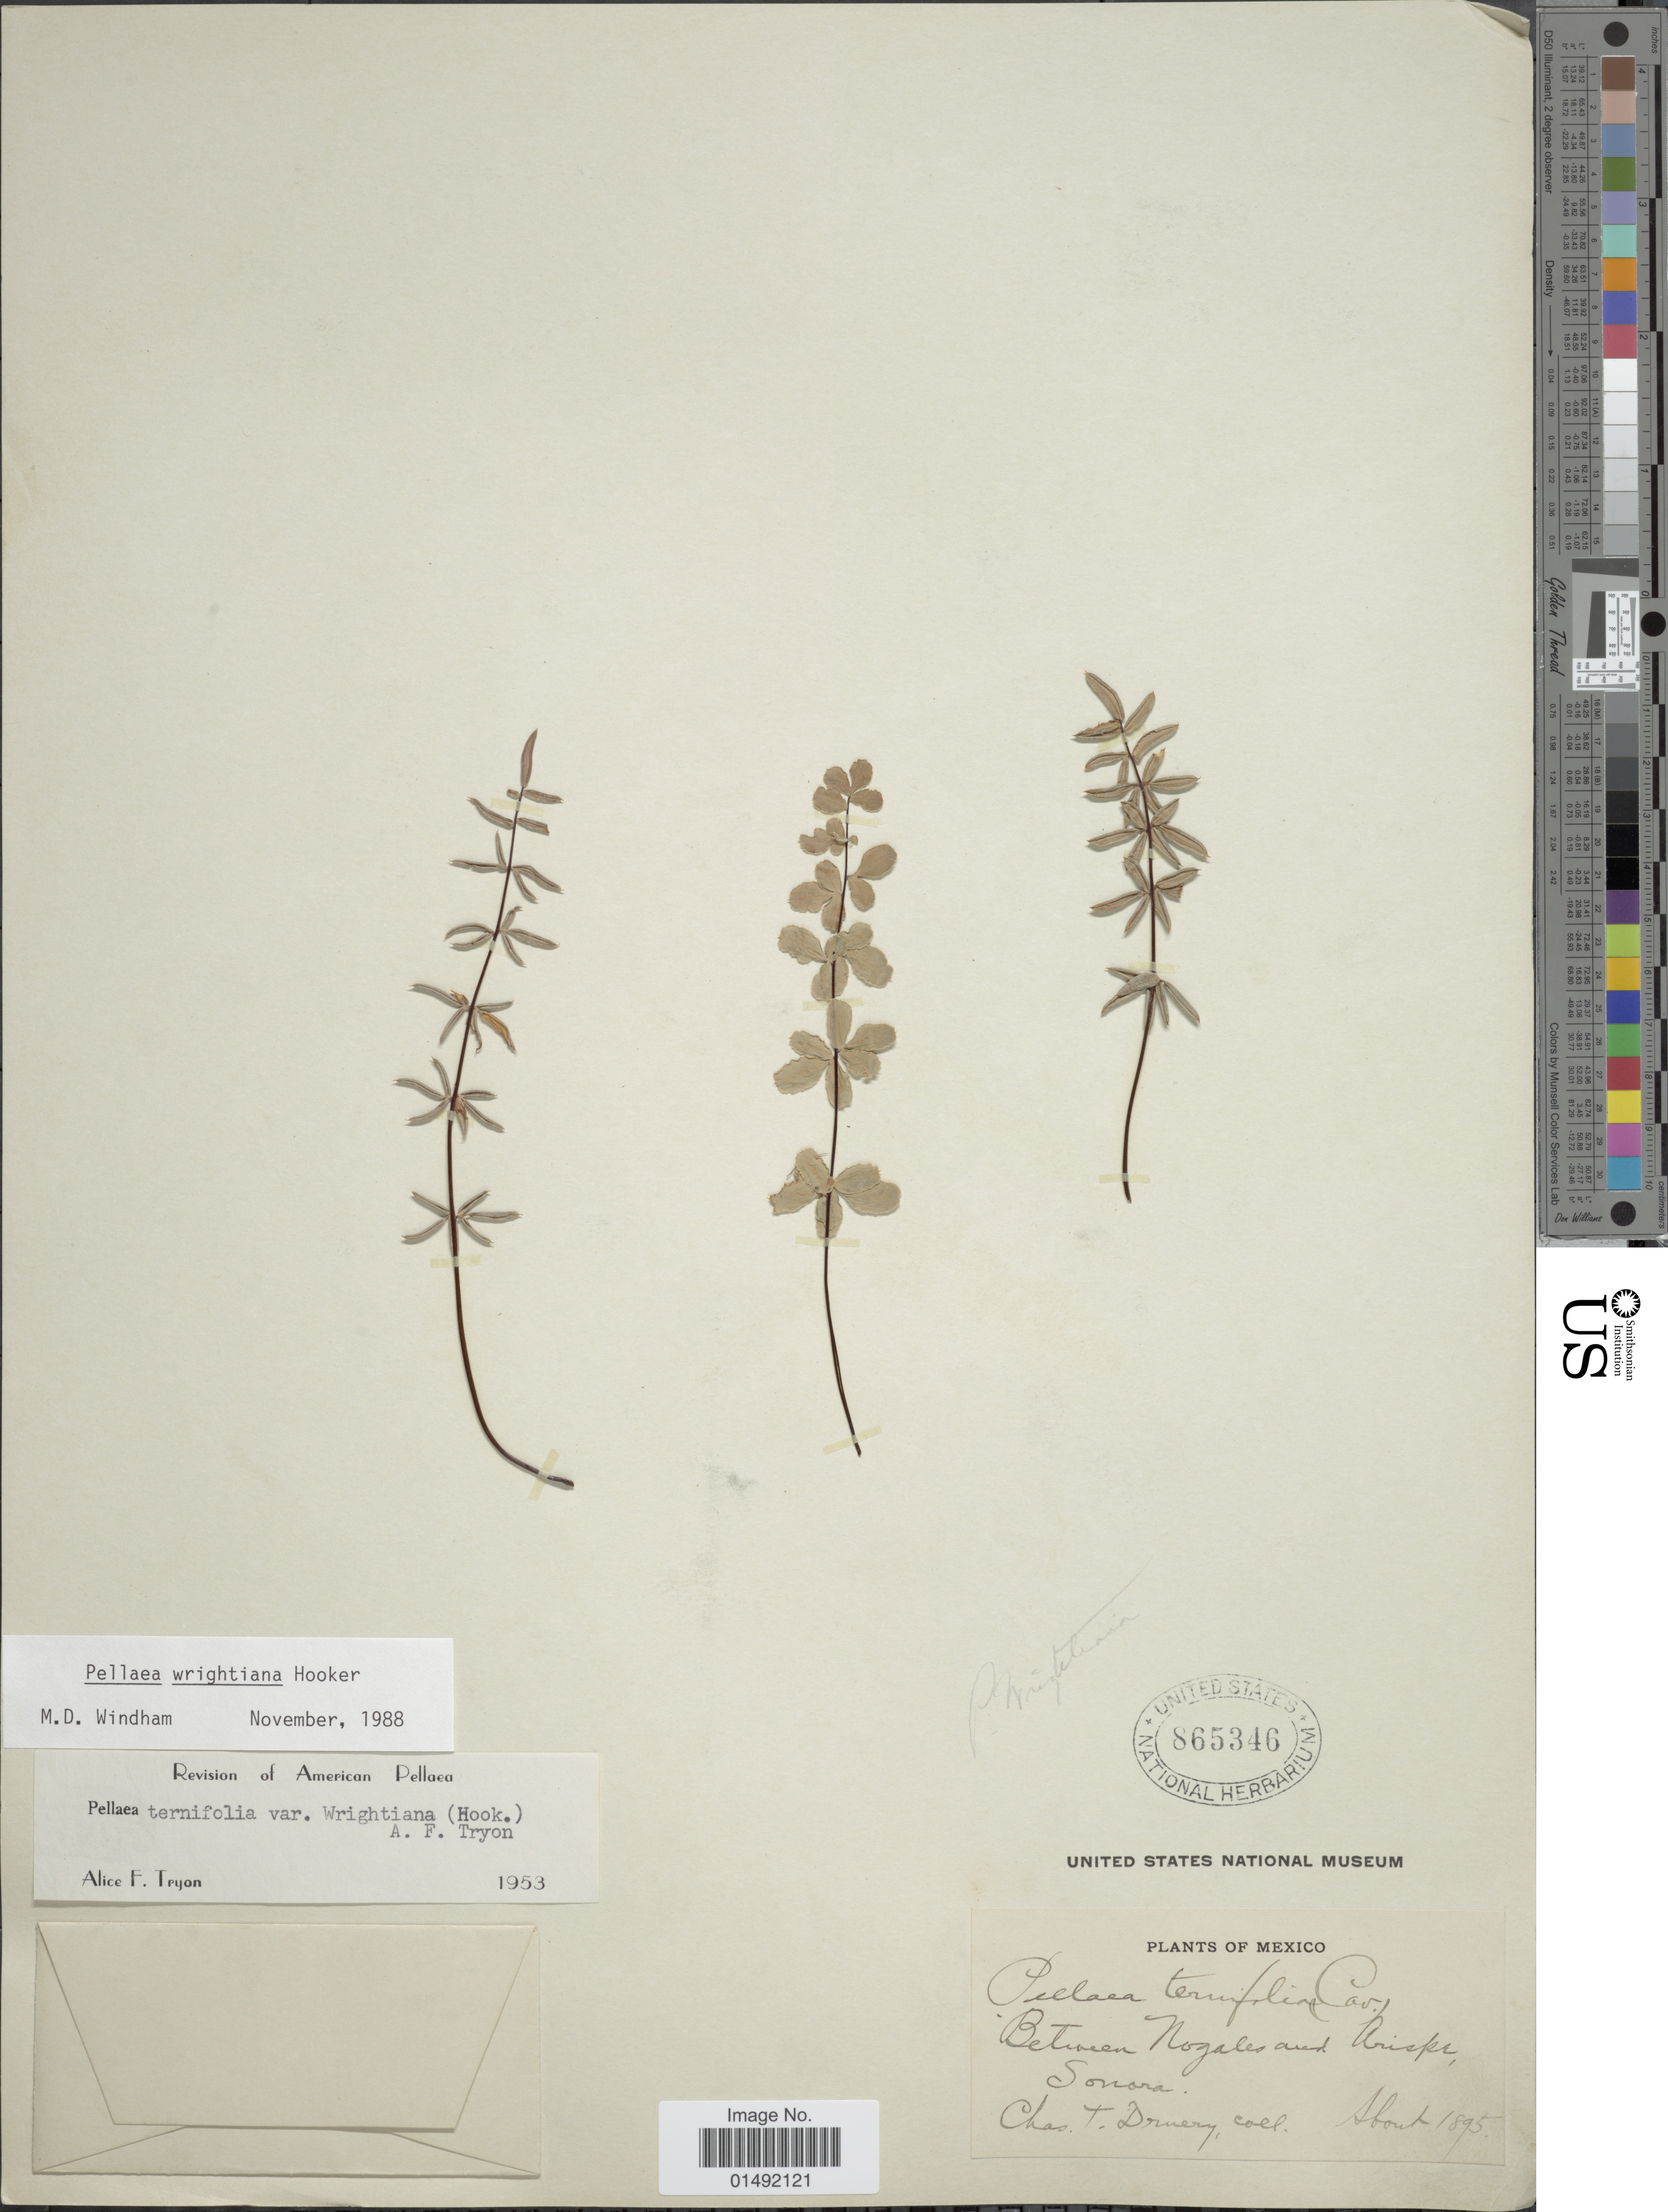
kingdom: Plantae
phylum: Tracheophyta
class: Polypodiopsida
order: Polypodiales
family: Pteridaceae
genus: Pellaea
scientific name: Pellaea wrightiana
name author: Hook.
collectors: C. Druery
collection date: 1895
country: Mexico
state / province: Sonora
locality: Between Nogales and Arispe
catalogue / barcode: US 865346